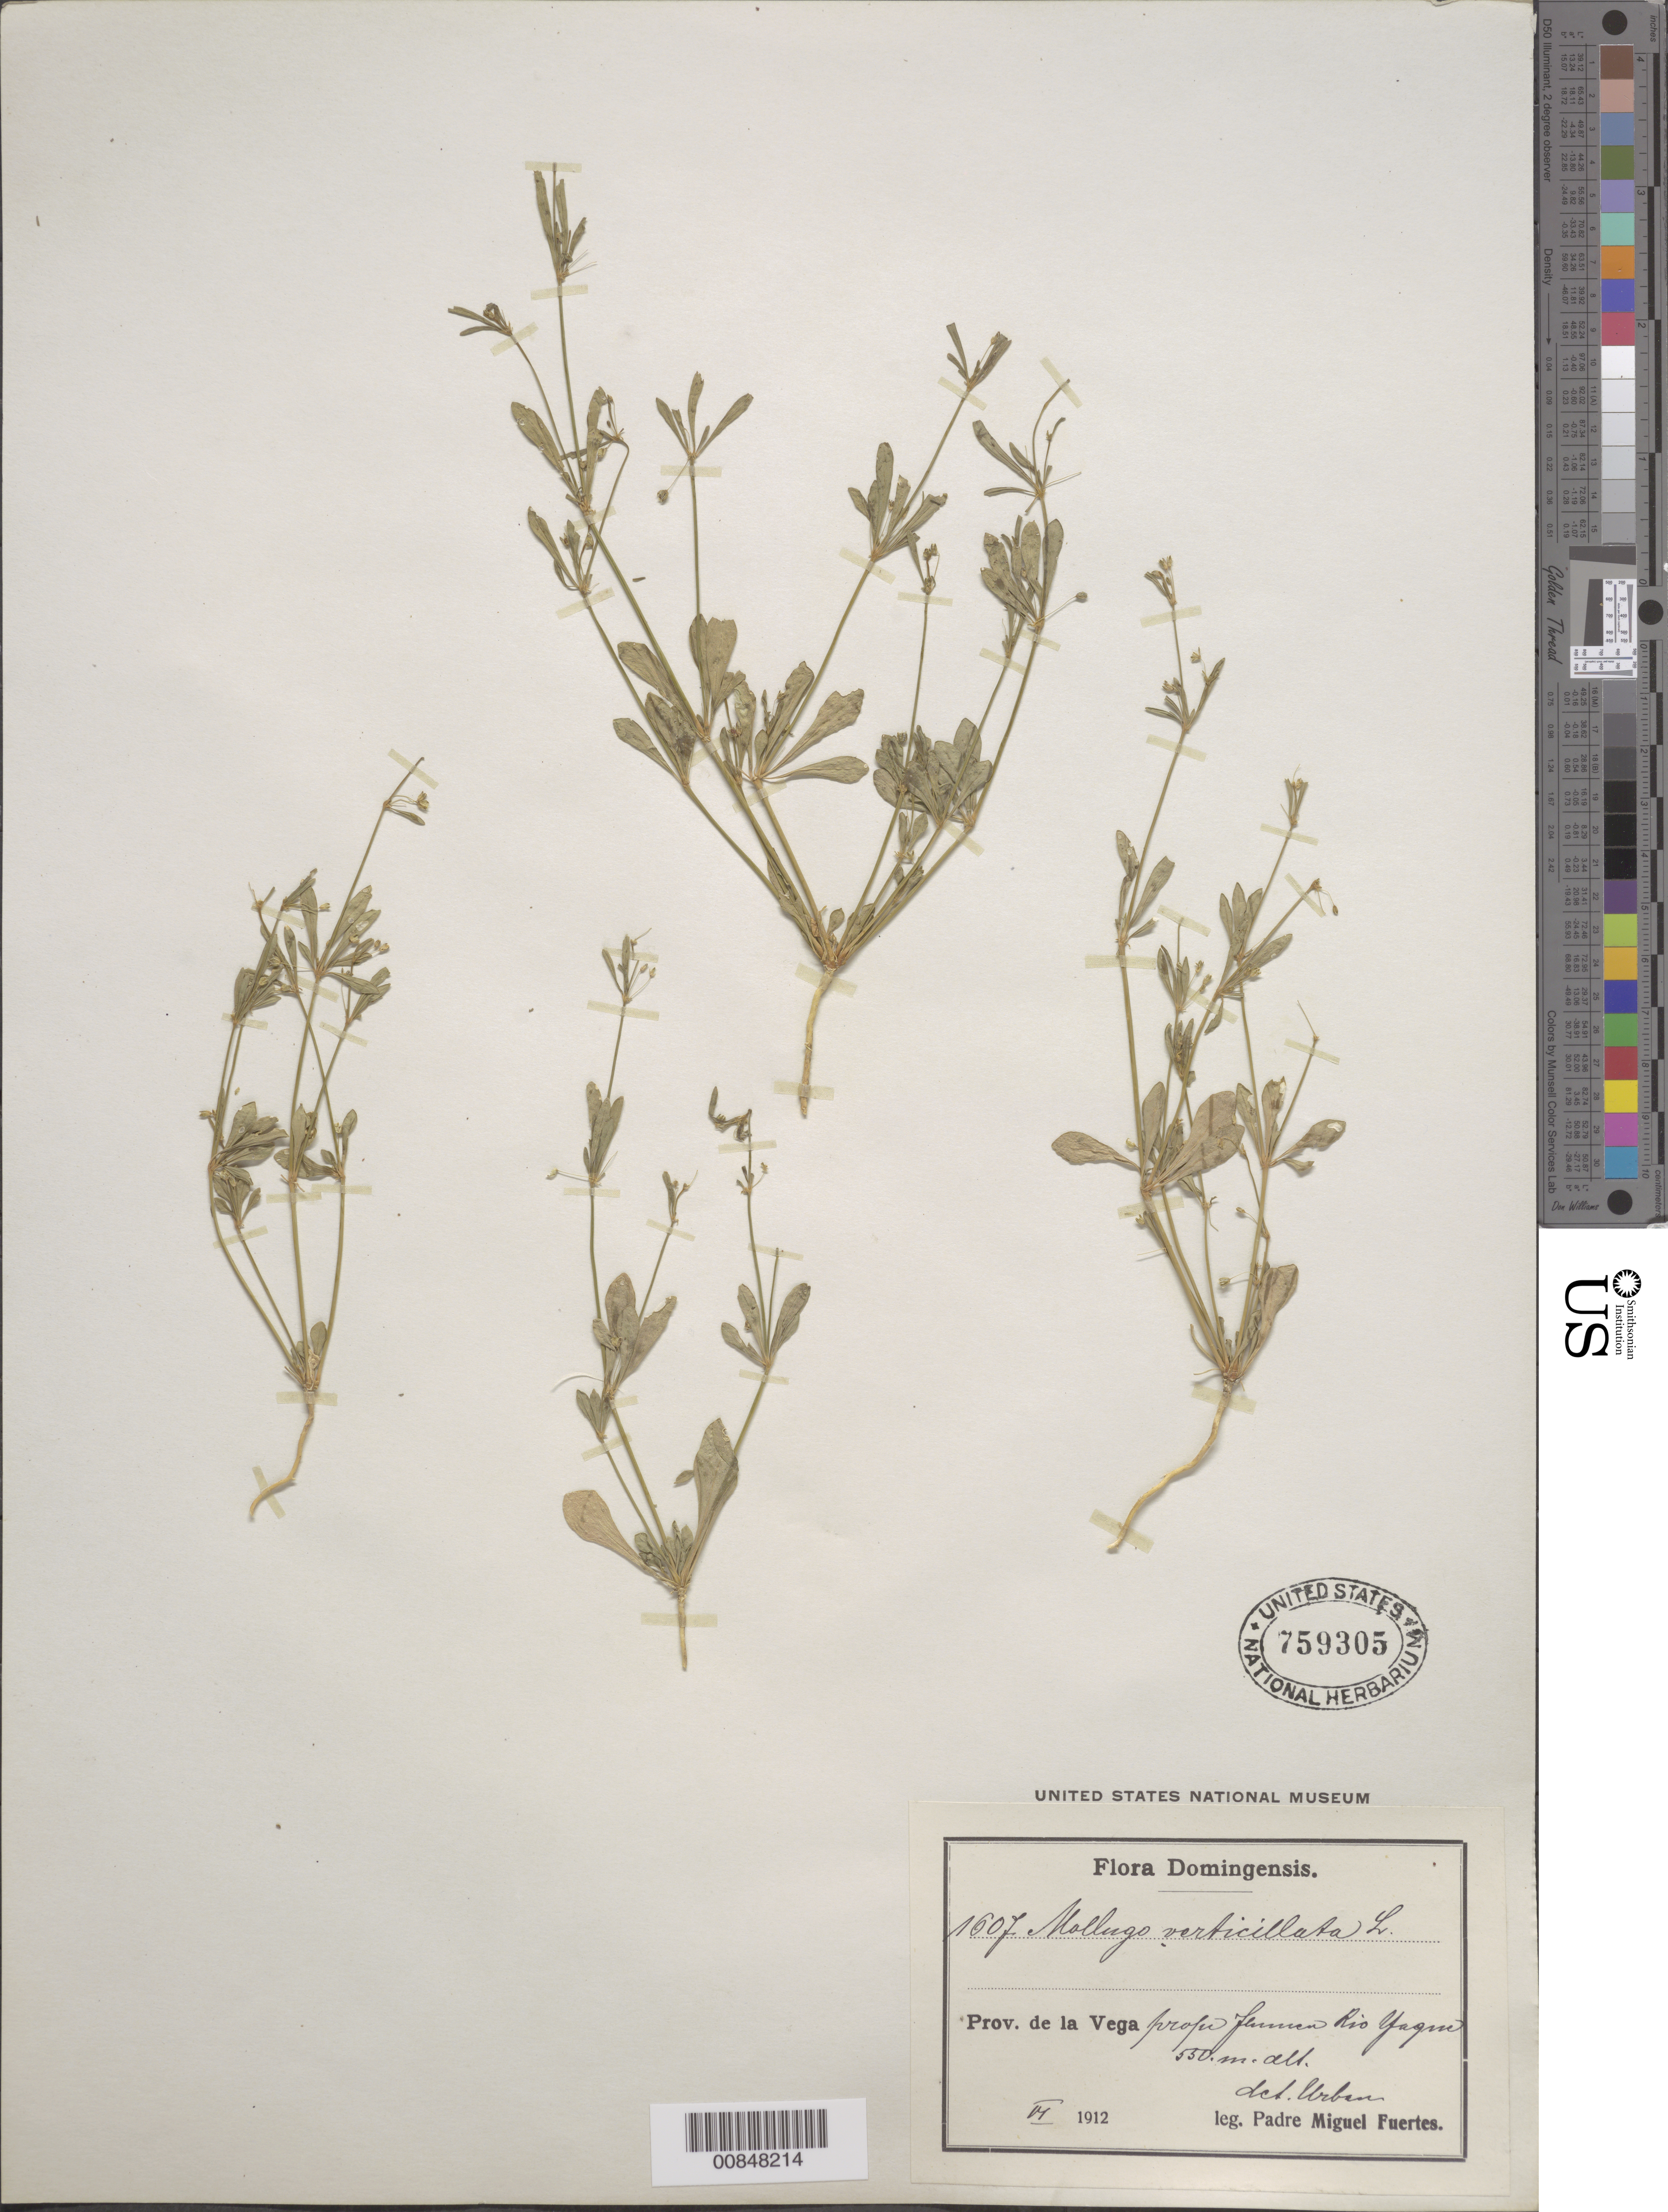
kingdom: Plantae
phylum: Tracheophyta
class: Magnoliopsida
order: Caryophyllales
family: Molluginaceae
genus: Mollugo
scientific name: Mollugo verticillata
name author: L.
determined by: Urban, Ignatz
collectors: M. D. Fuertes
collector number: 1607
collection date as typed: Jun 1912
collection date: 1912-06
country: Dominican Republic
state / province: La Vega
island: Hispaniola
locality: Prope flumen Río Yaque.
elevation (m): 550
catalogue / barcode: US 759305